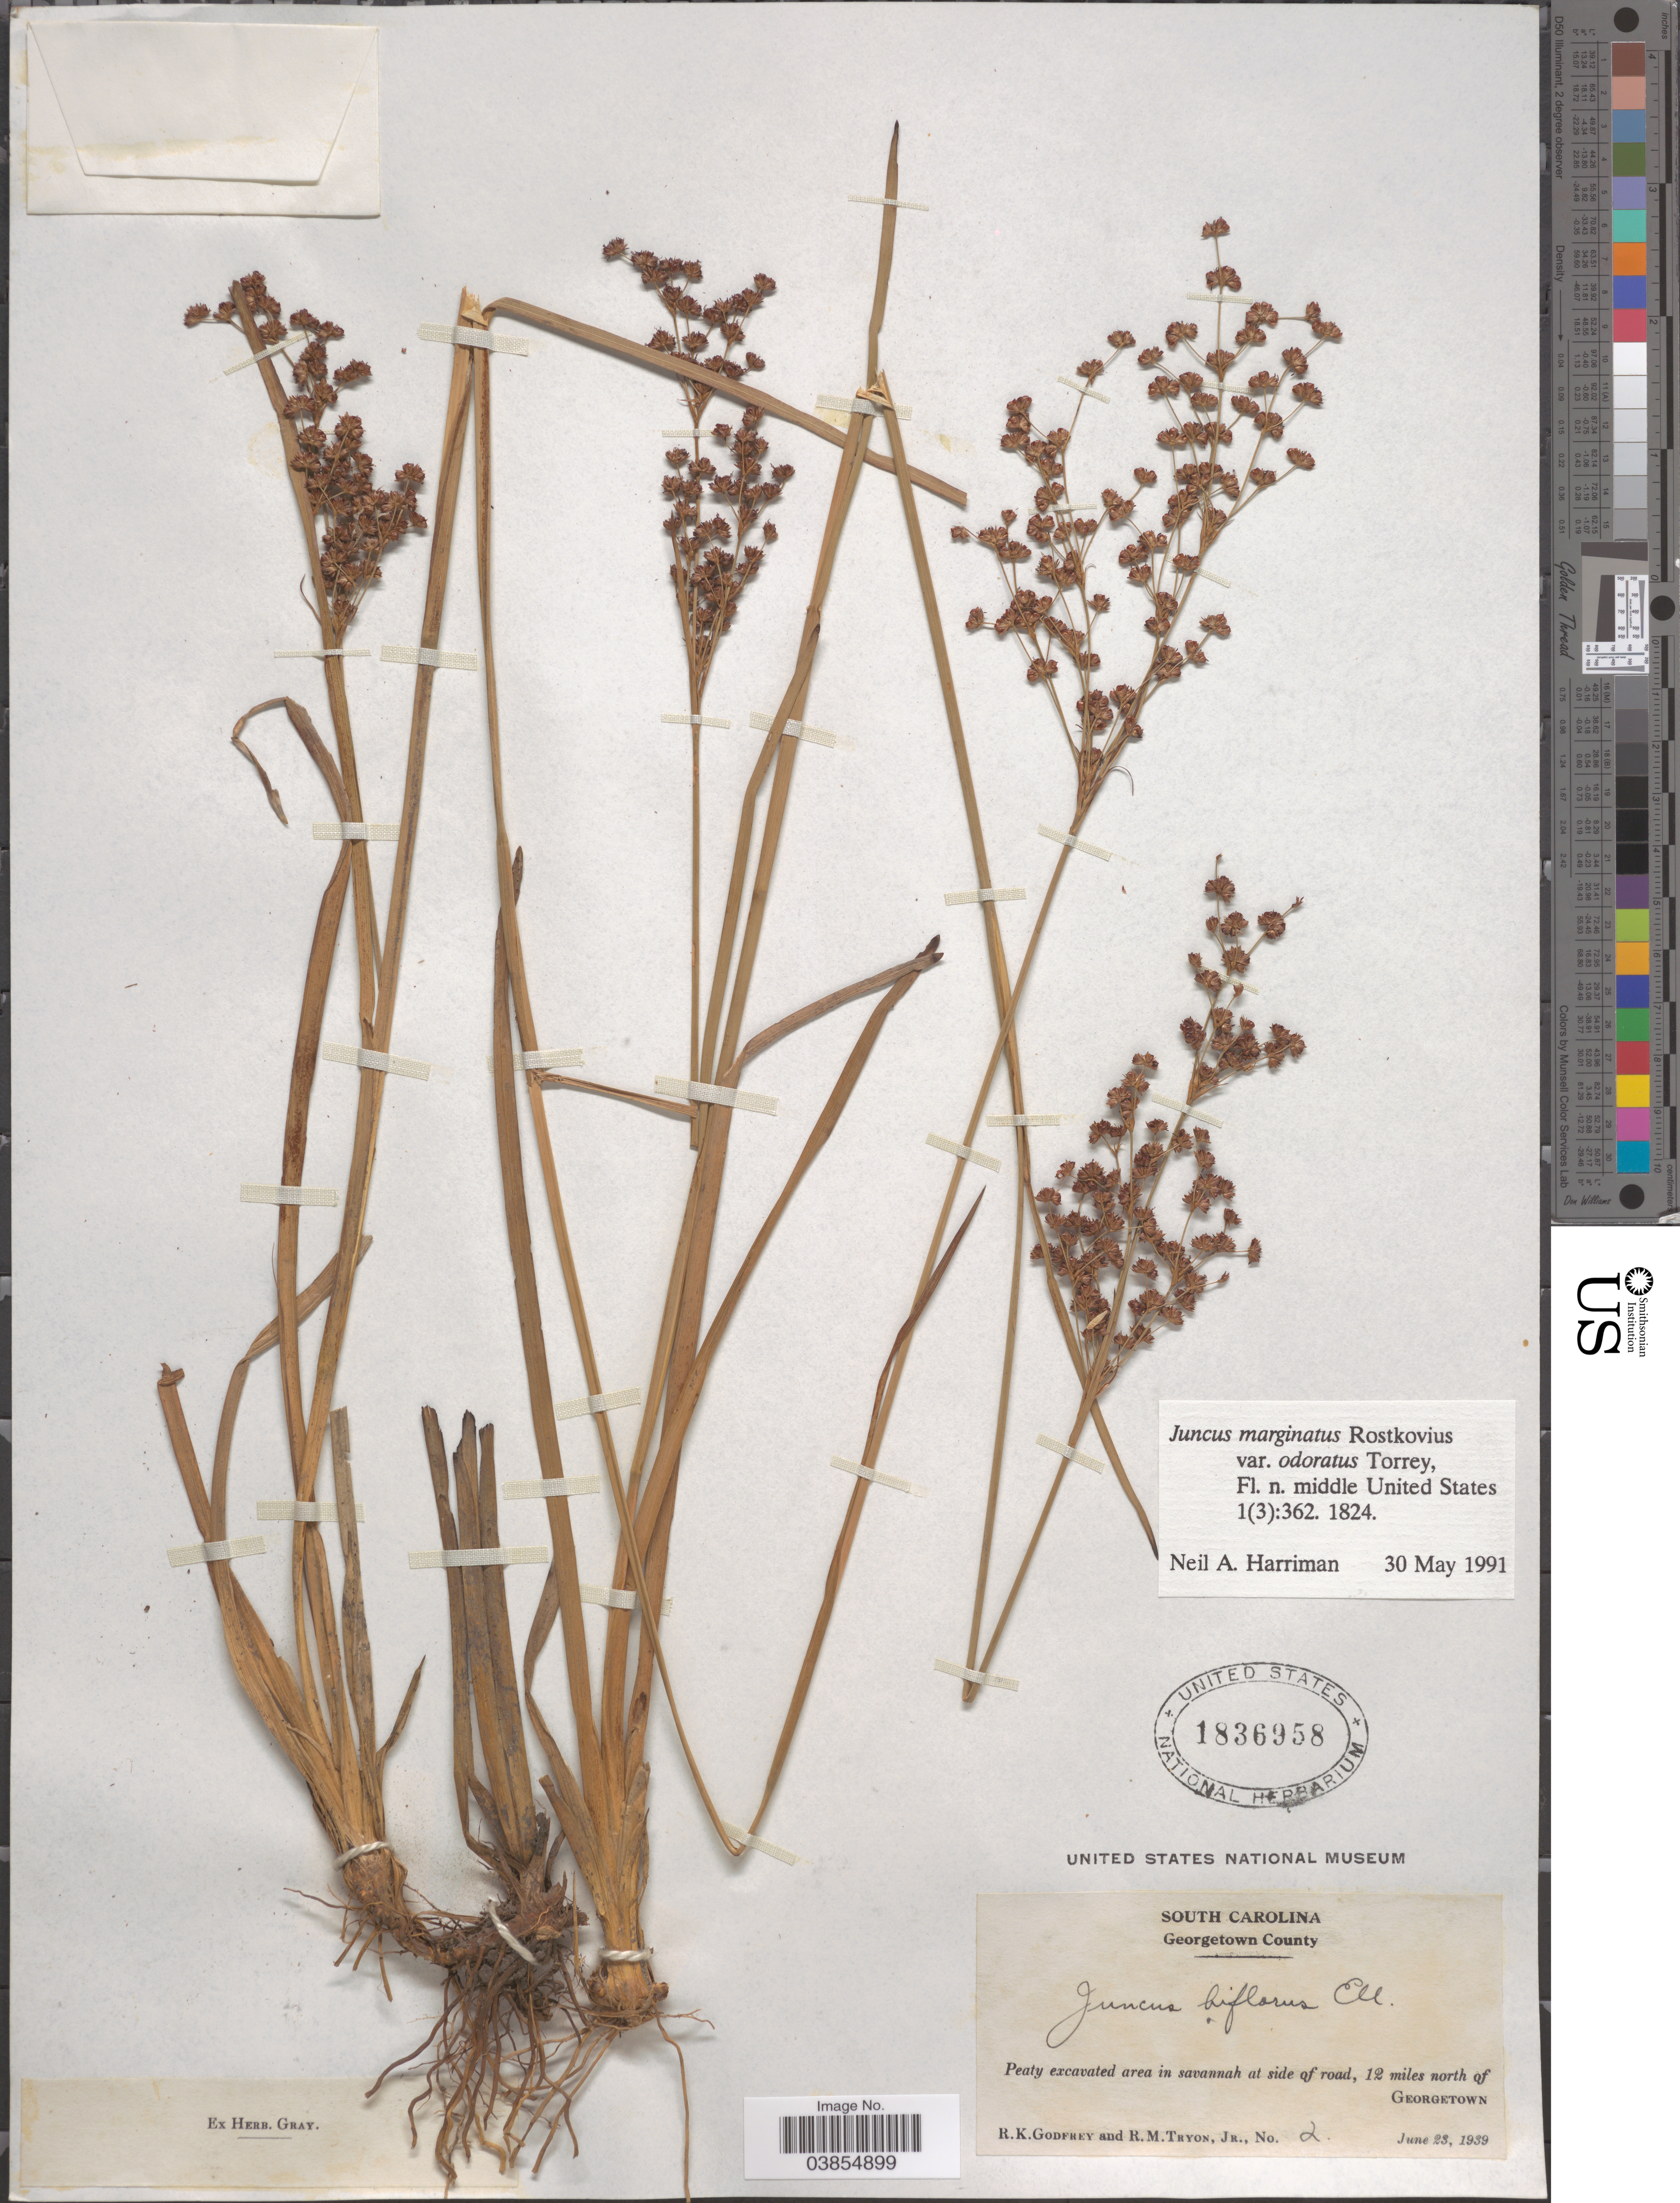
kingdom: Plantae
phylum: Tracheophyta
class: Liliopsida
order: Poales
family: Juncaceae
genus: Juncus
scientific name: Juncus marginatus var. odoratus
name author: Torr.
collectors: R. K. Godfrey & R. Tryon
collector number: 2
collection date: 1939-06-23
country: United States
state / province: South Carolina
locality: Georgetown County. Peaty excavated area in savannah at side of road, 12 miles north of Georgetown.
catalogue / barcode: US 1836958